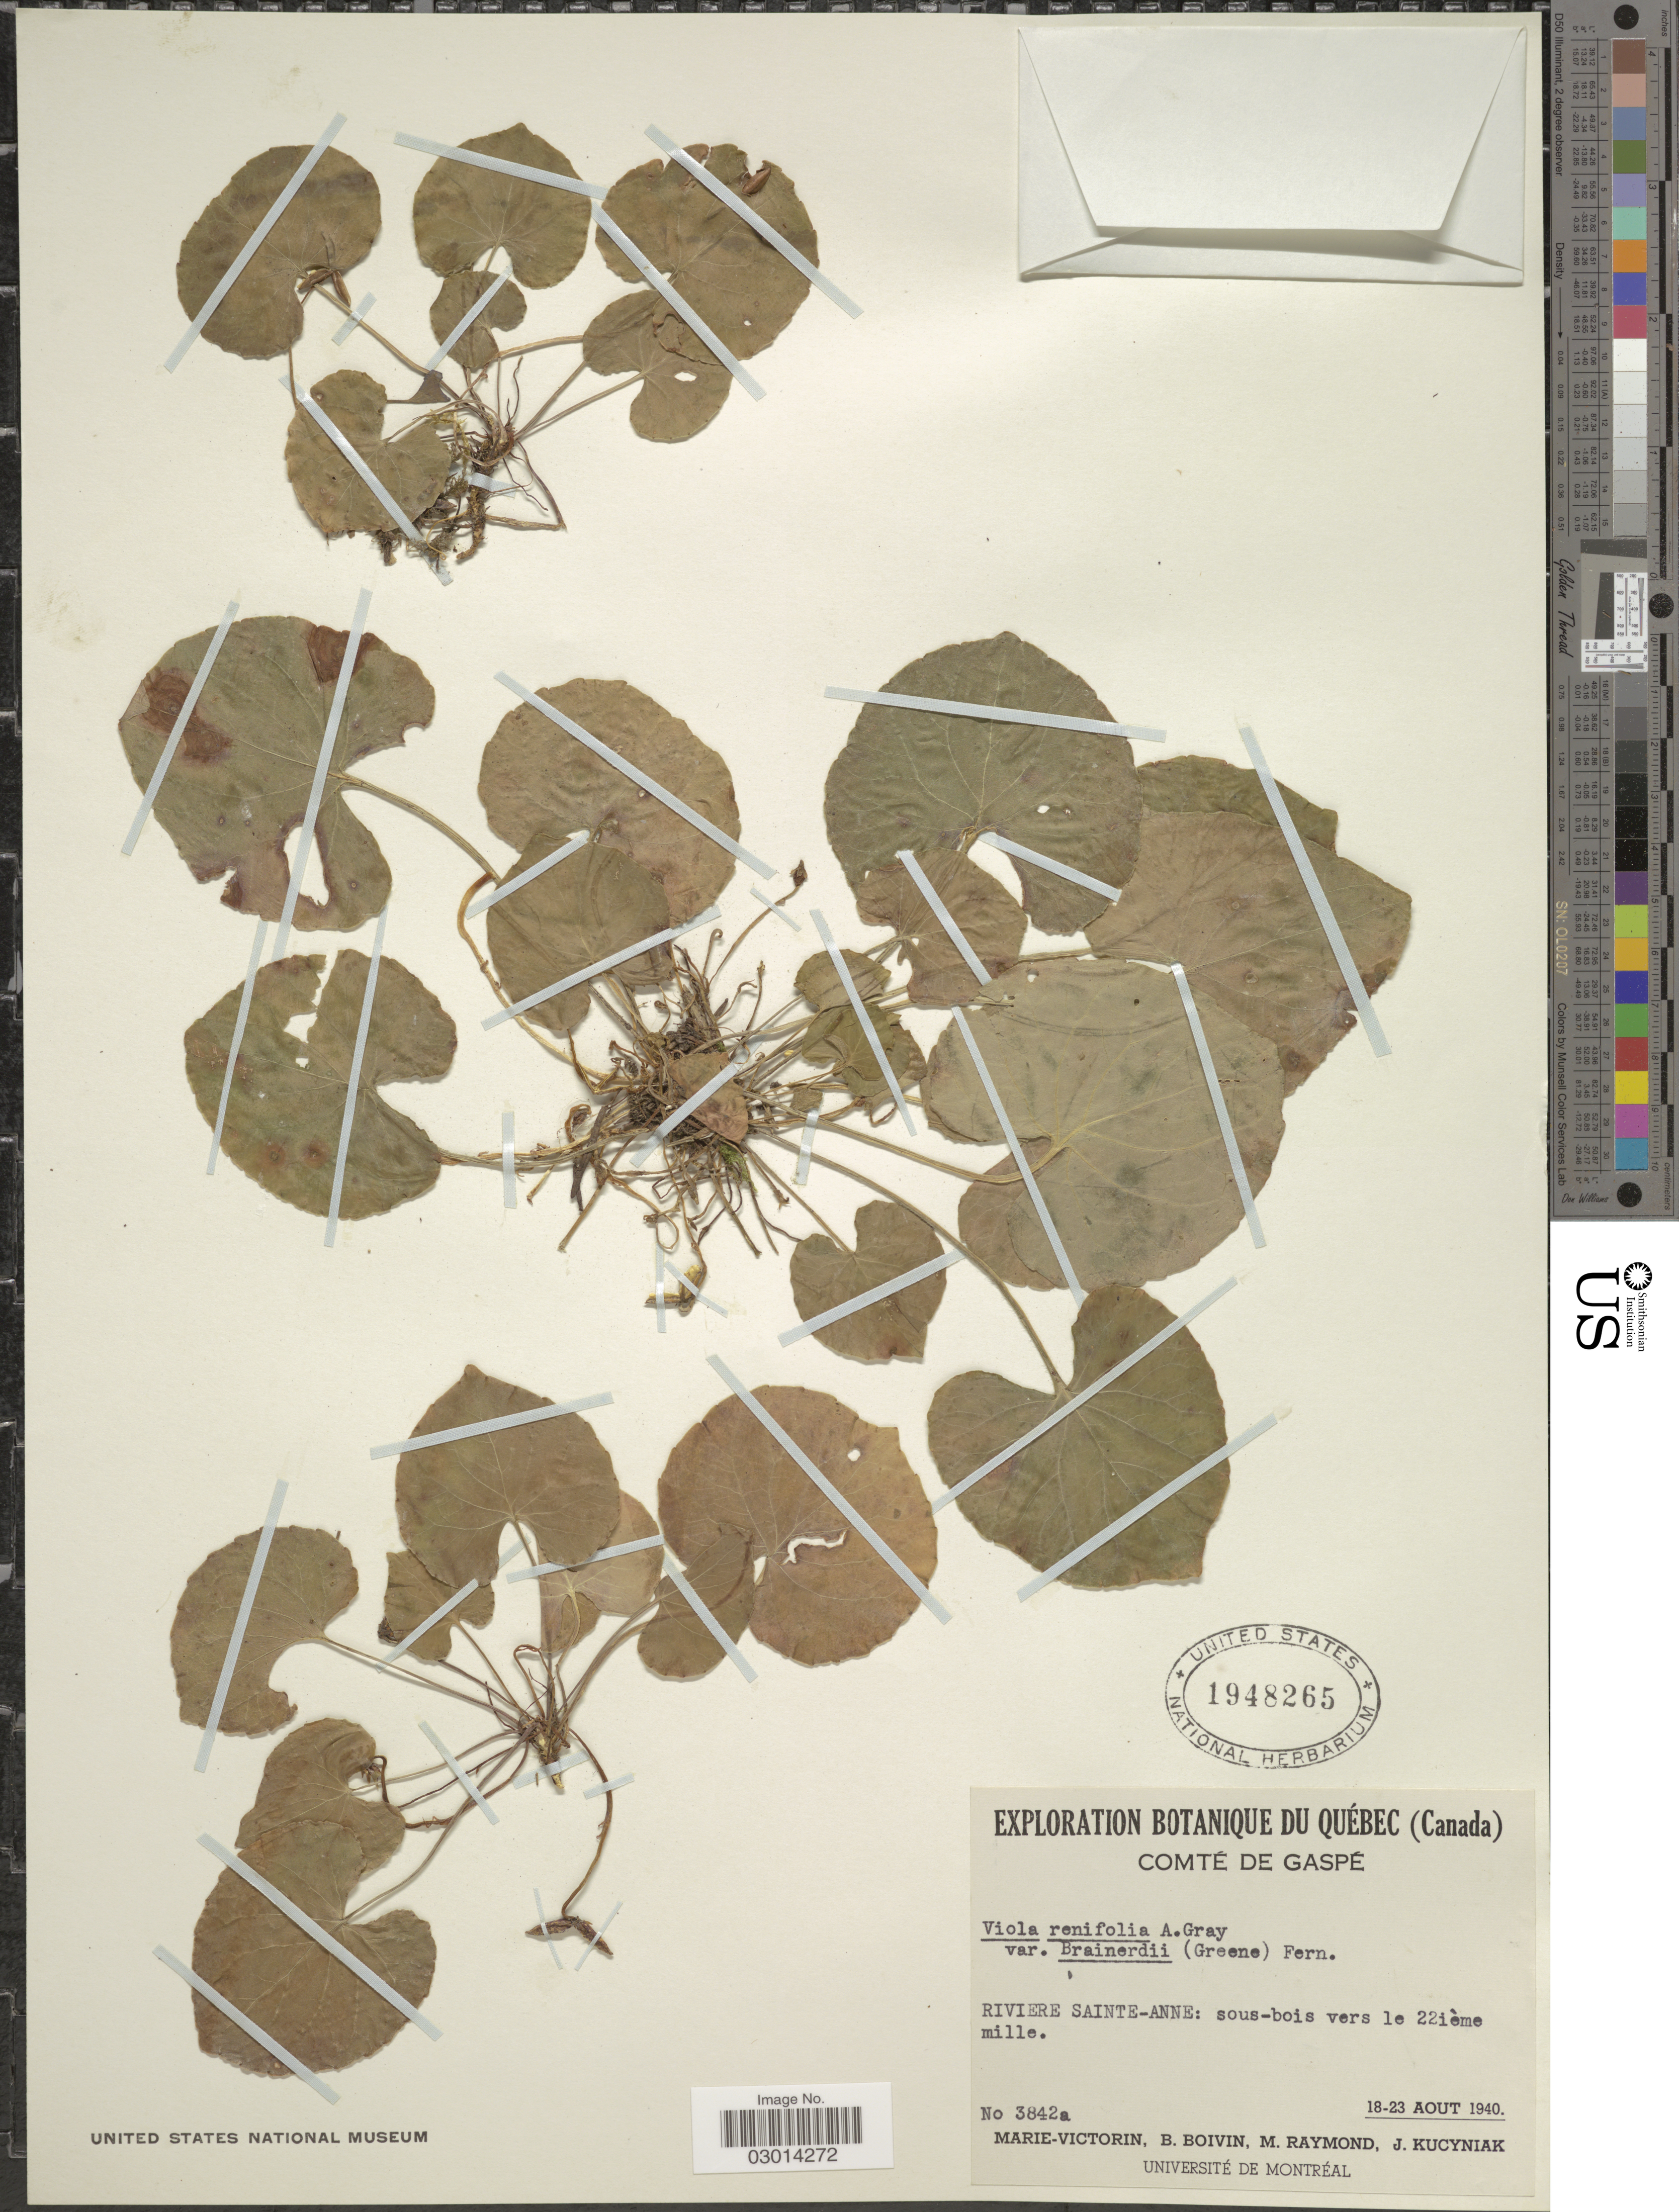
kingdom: Plantae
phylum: Tracheophyta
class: Magnoliopsida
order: Malpighiales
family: Violaceae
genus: Viola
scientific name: Viola renifolia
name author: A. Gray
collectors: -. Marie-Victorin, J. R. B. Boivin, M. Raymond & J. Kucyniak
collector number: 3842a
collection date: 1940-08-18/1940-08-23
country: Canada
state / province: Quebec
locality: Comté de Gaspé. Riviere Sainte-Anne: sous-bois vers le 22ième mille.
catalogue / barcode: US 1948265